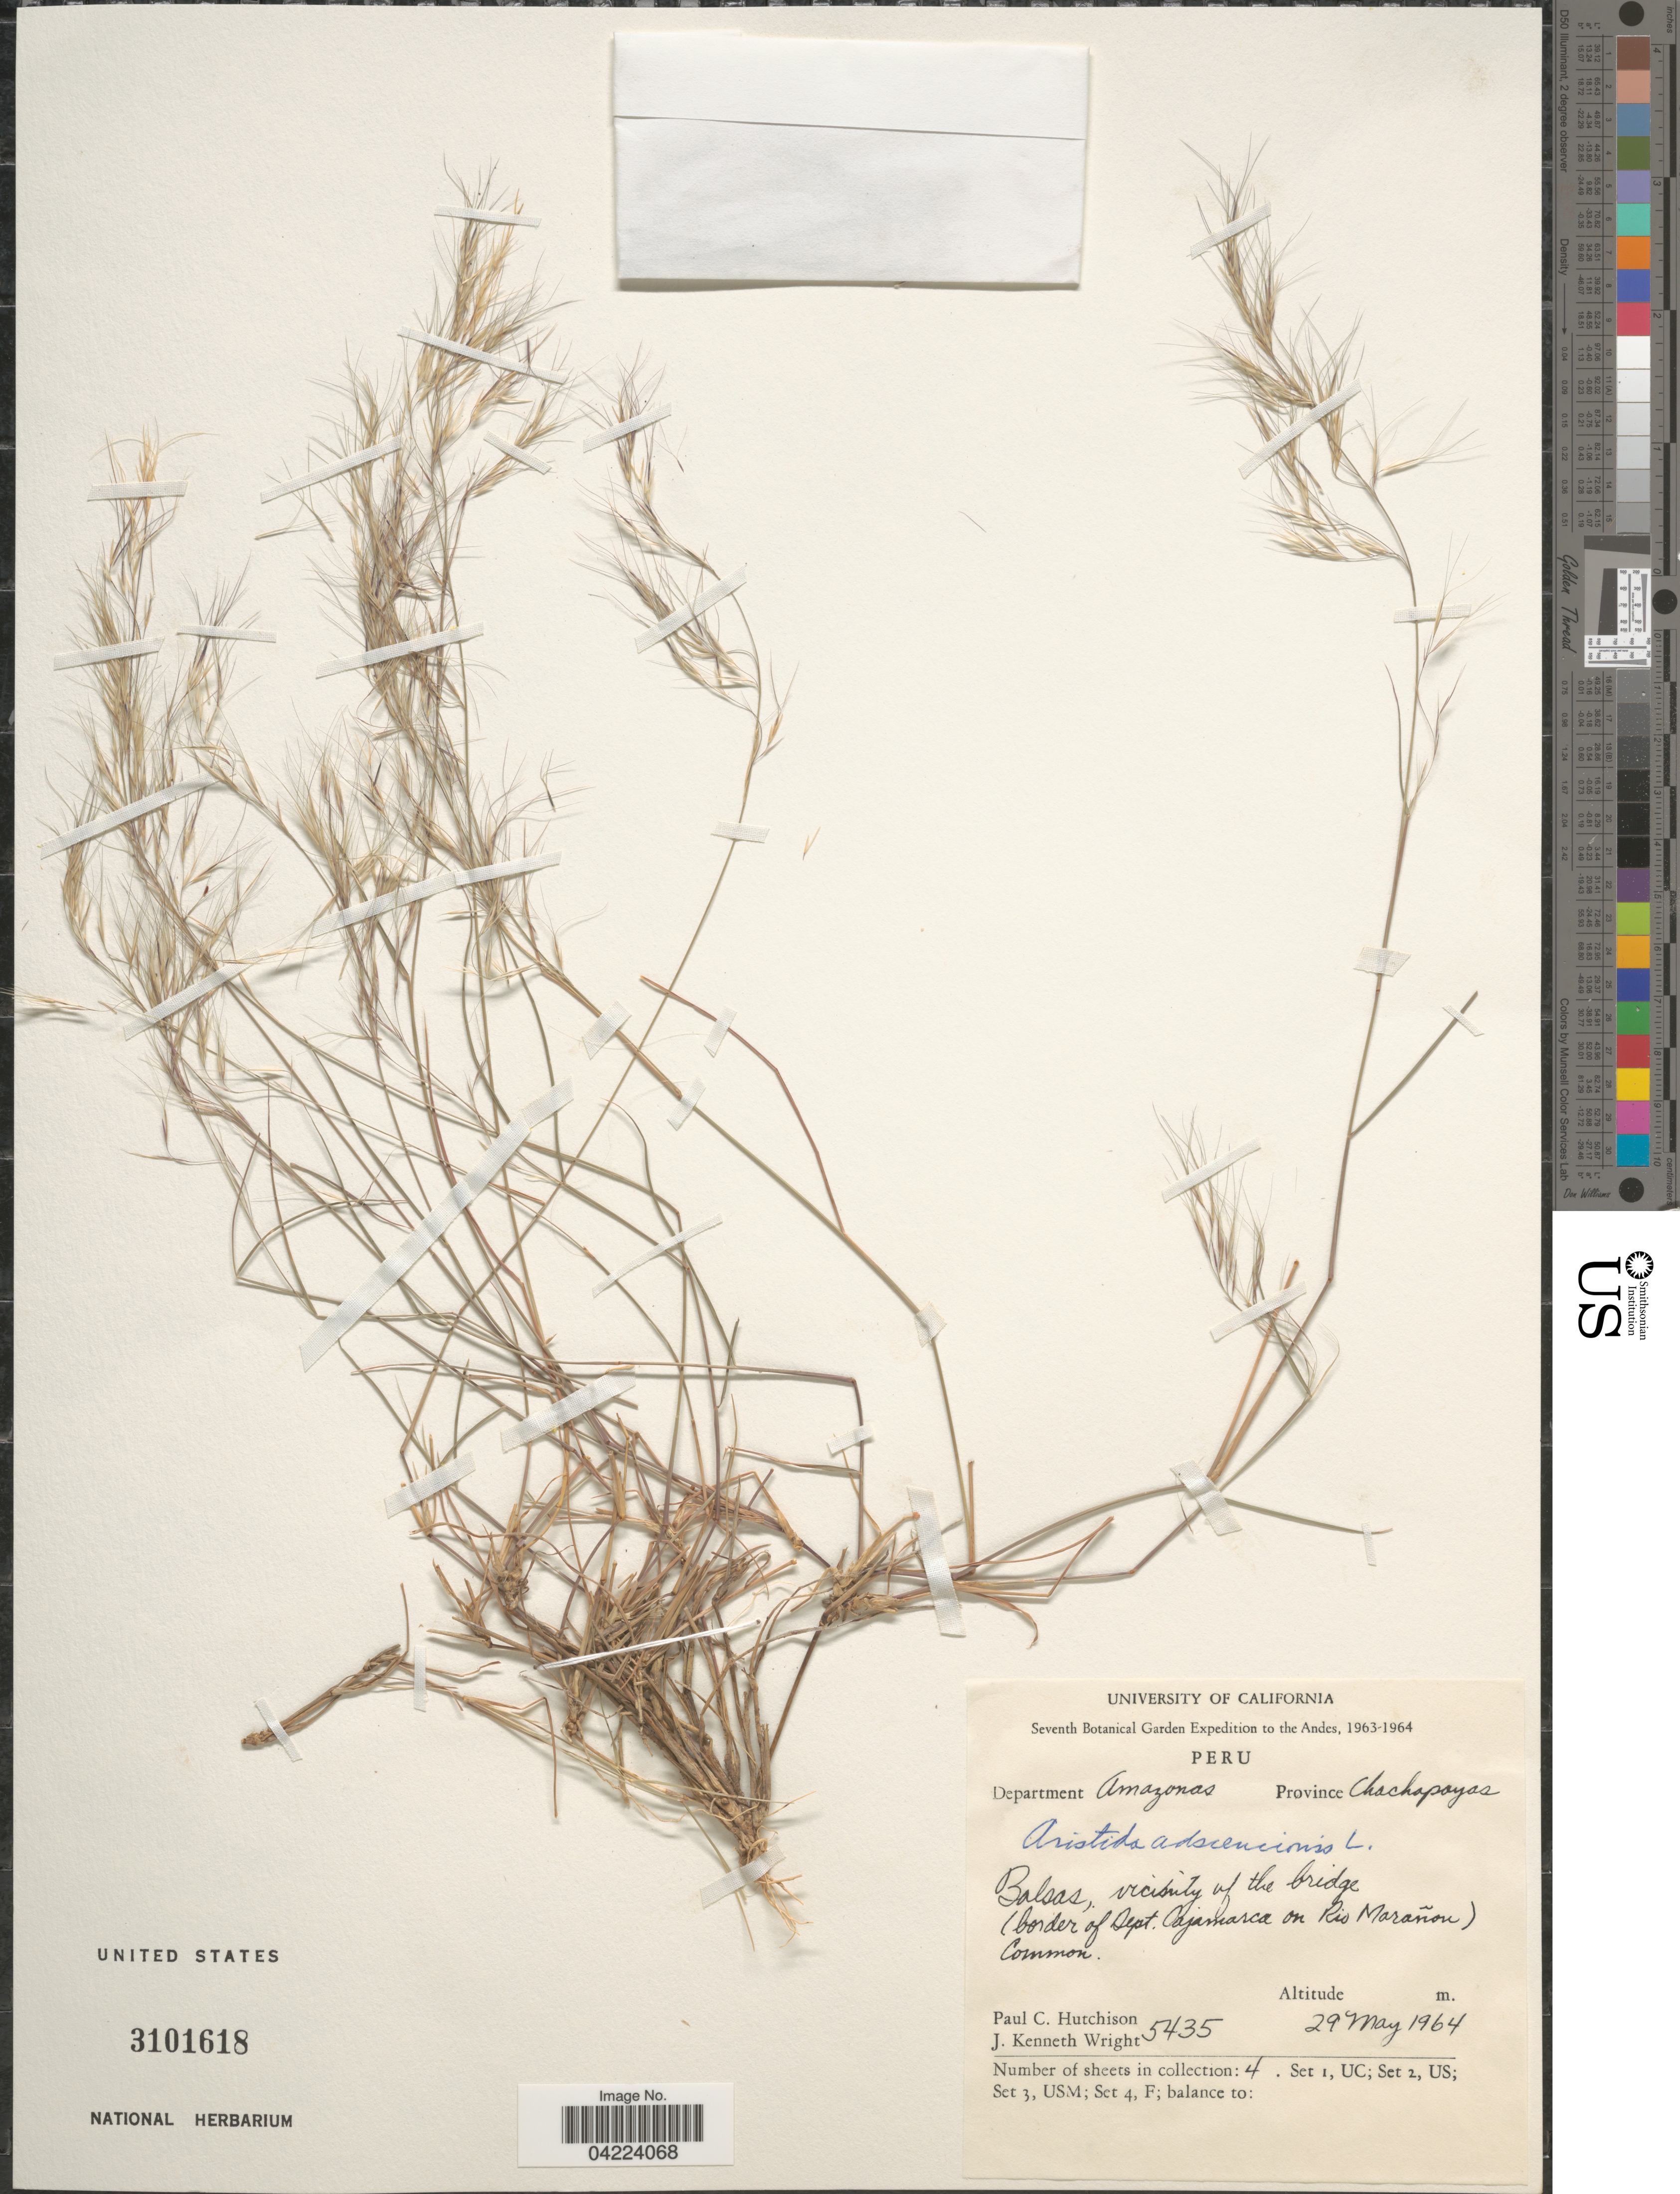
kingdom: Plantae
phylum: Tracheophyta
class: Liliopsida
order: Poales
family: Poaceae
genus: Aristida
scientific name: Aristida adscensionis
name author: L.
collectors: P. C. Hutchison & J. K. Wright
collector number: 5435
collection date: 1964-05-29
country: Peru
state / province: Amazonas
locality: Seventh Botanical Garden Expedition to the Andes, 1963-1964. Department Amazonas. Province Chachapoyas. Balsas, vicinity of the bridge (border of Dept. Cajamarca on Rio Marañon).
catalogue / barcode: US 3101618